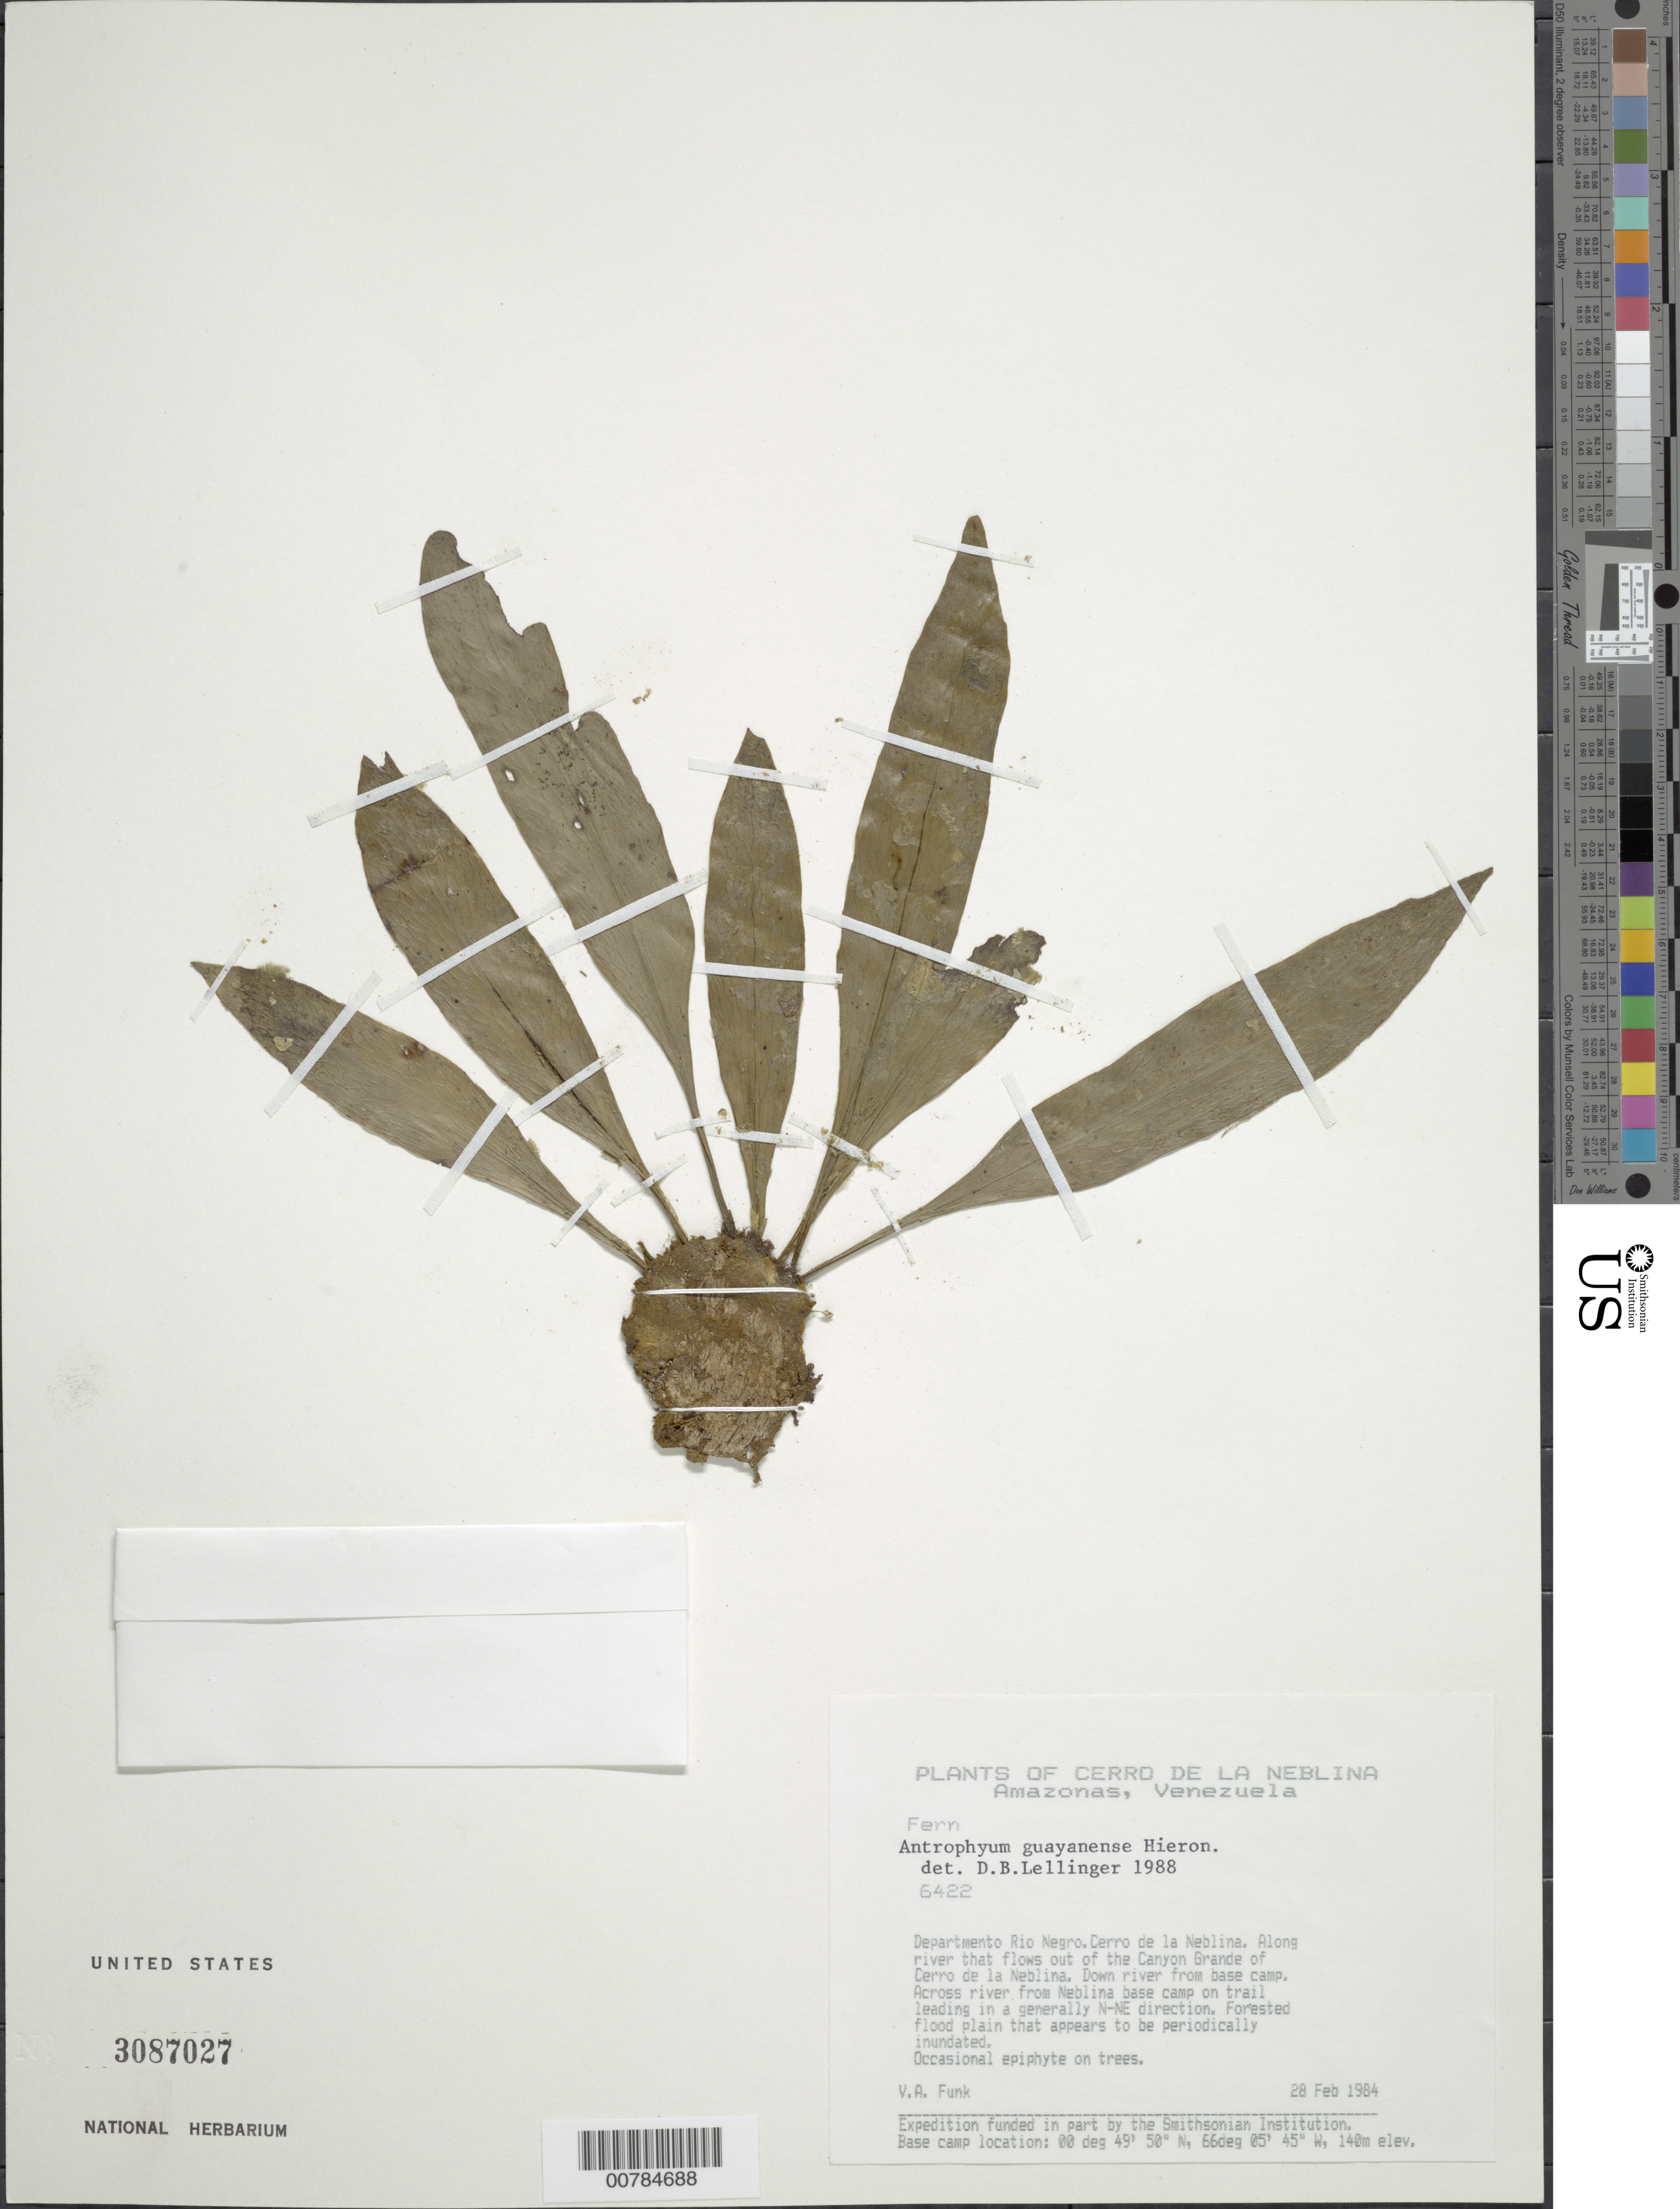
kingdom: Plantae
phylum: Tracheophyta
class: Polypodiopsida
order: Polypodiales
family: Pteridaceae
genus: Polytaenium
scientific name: Polytaenium guayanense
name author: (Hieron.) Alston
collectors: V. Funk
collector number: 6422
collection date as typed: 28-Feb-84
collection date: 1984-02-28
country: Venezuela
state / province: Amazonas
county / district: Río Negro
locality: Cerro de la Neblina, Canyon Grande, 2-4 km upriver from base camp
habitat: Forested flood plain, appears to be periodically inundated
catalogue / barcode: US 3087027